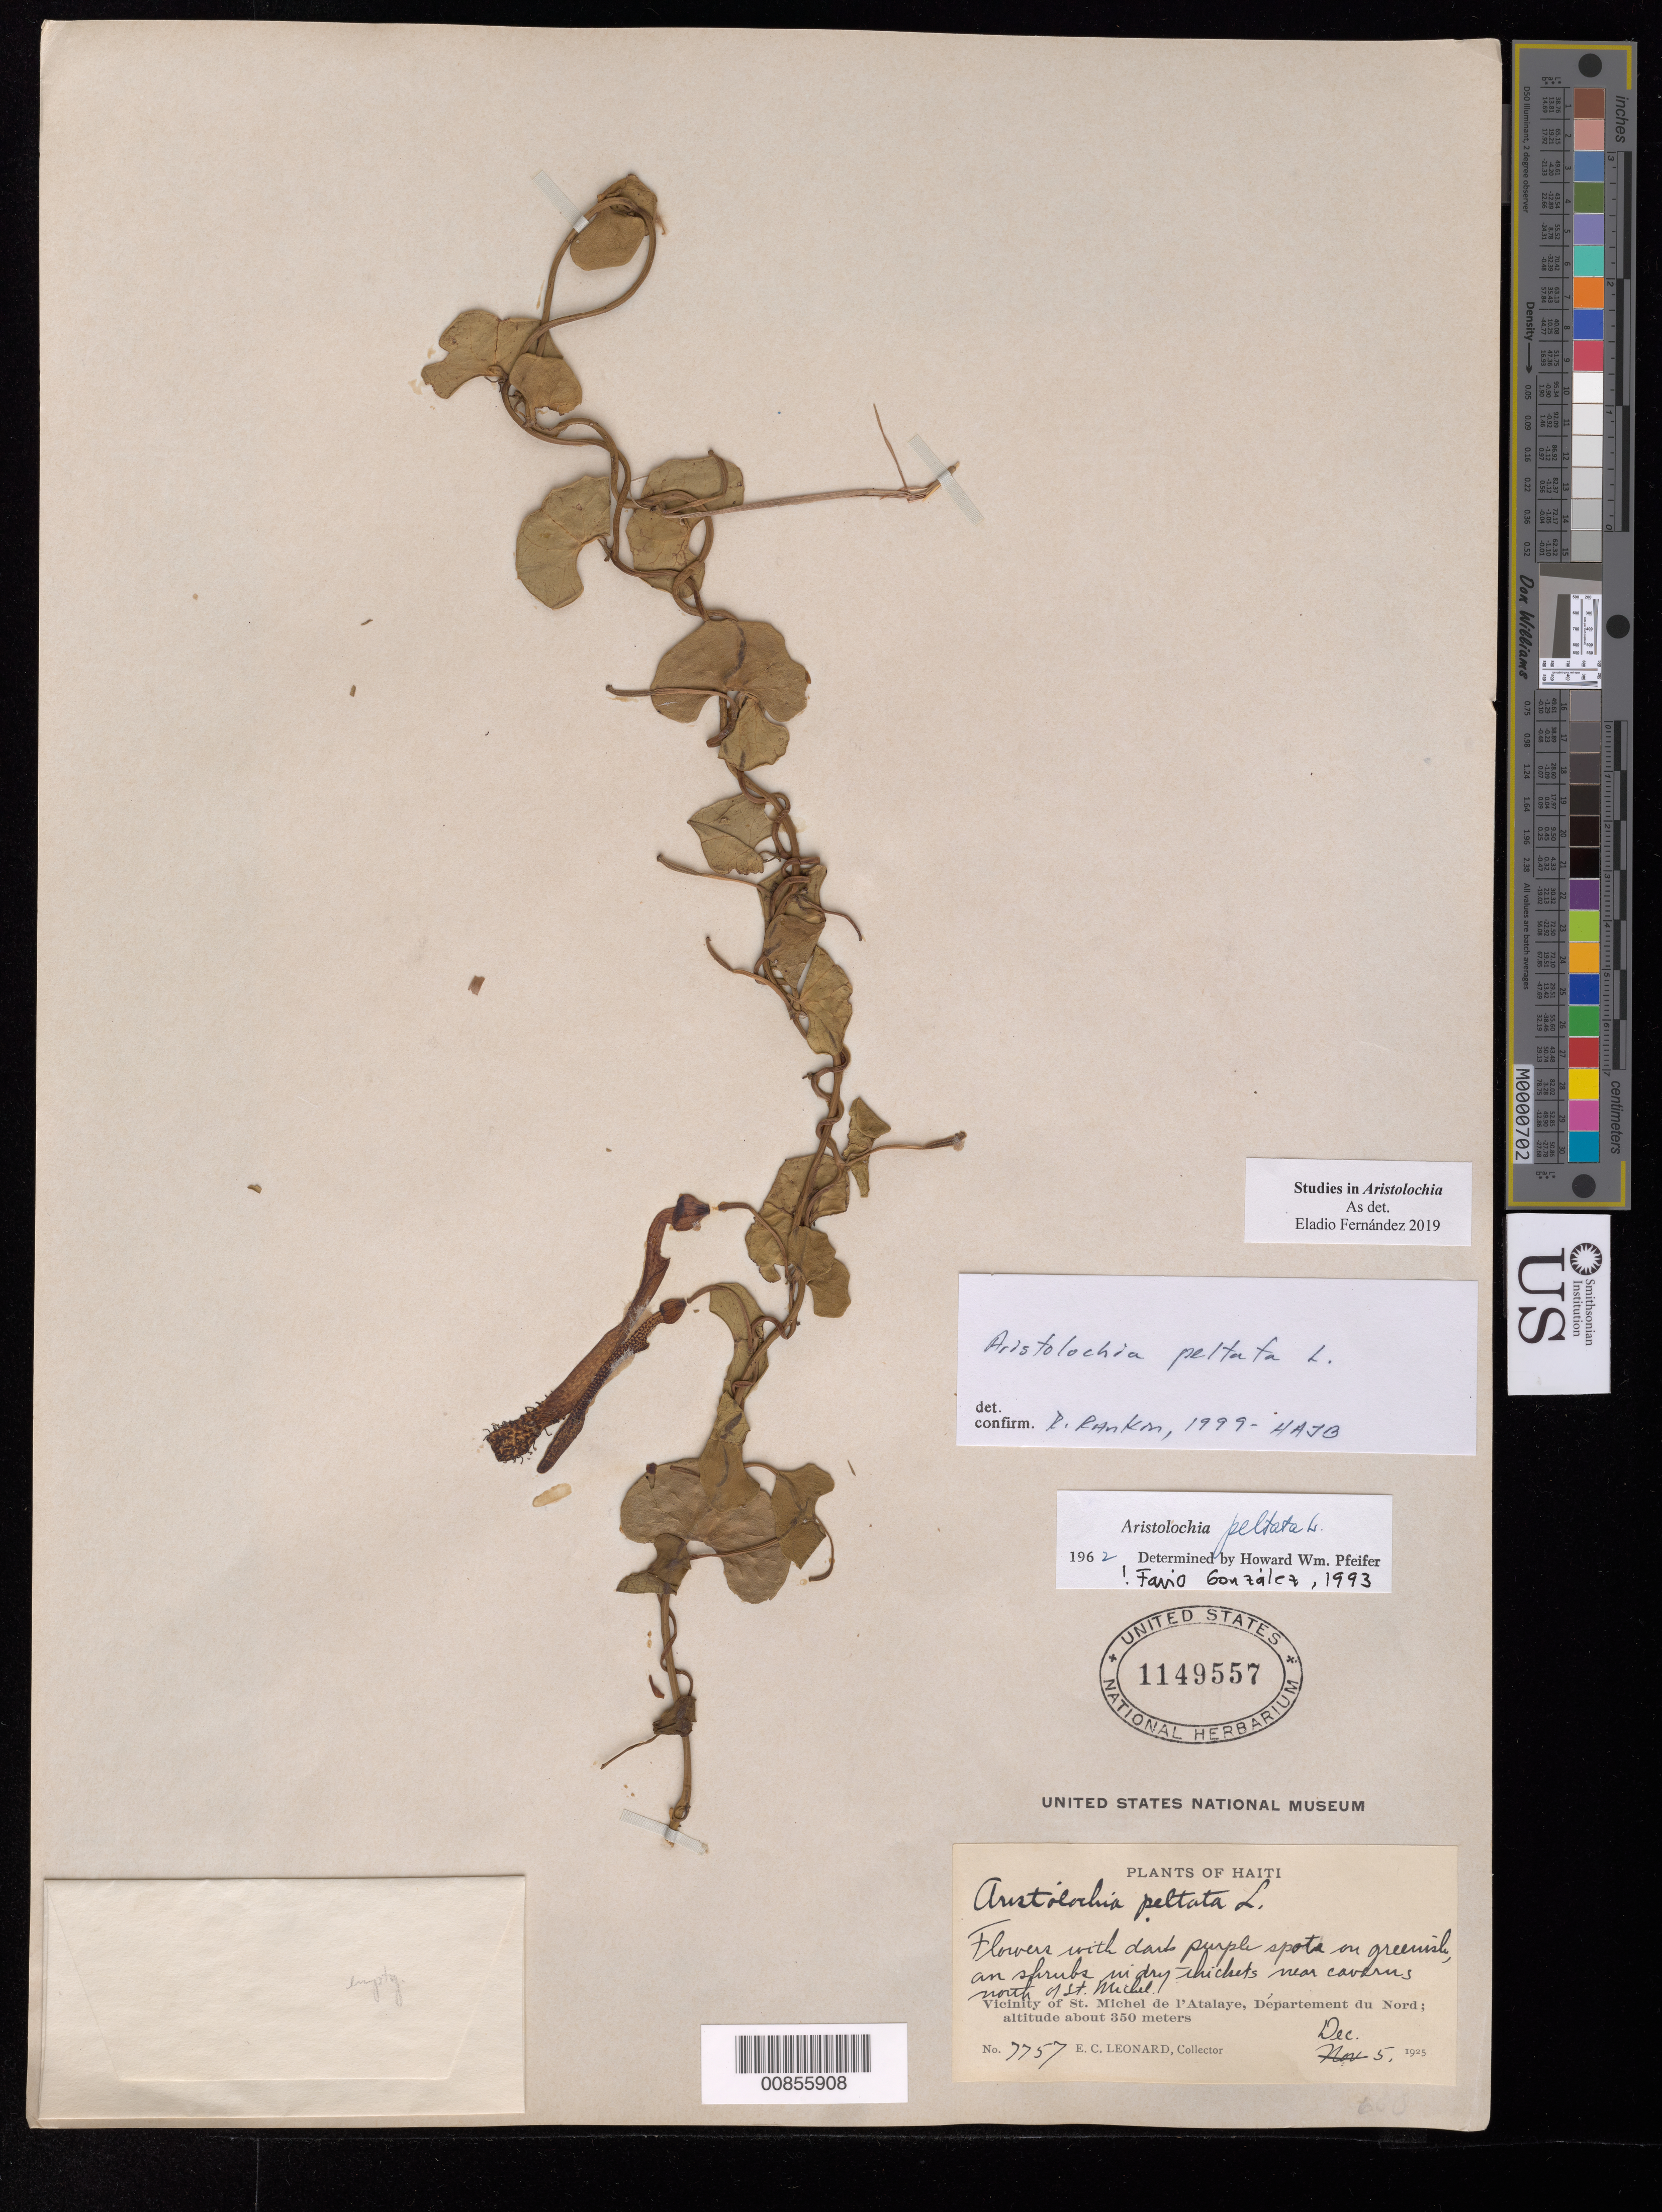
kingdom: Plantae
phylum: Tracheophyta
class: Magnoliopsida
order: Piperales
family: Aristolochiaceae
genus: Aristolochia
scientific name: Aristolochia peltata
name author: L.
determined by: Rankin Rodriguez, Rosa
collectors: E. C. Leonard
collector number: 7757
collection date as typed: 05 Dec 1925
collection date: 1925-12-05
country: Haiti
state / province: Nord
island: Hispaniola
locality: Vicinity of St. Michel de l'Atalaye. Near cavers north of St. Michel.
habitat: On shrubs in dry thickets.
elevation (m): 350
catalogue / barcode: US 1149557